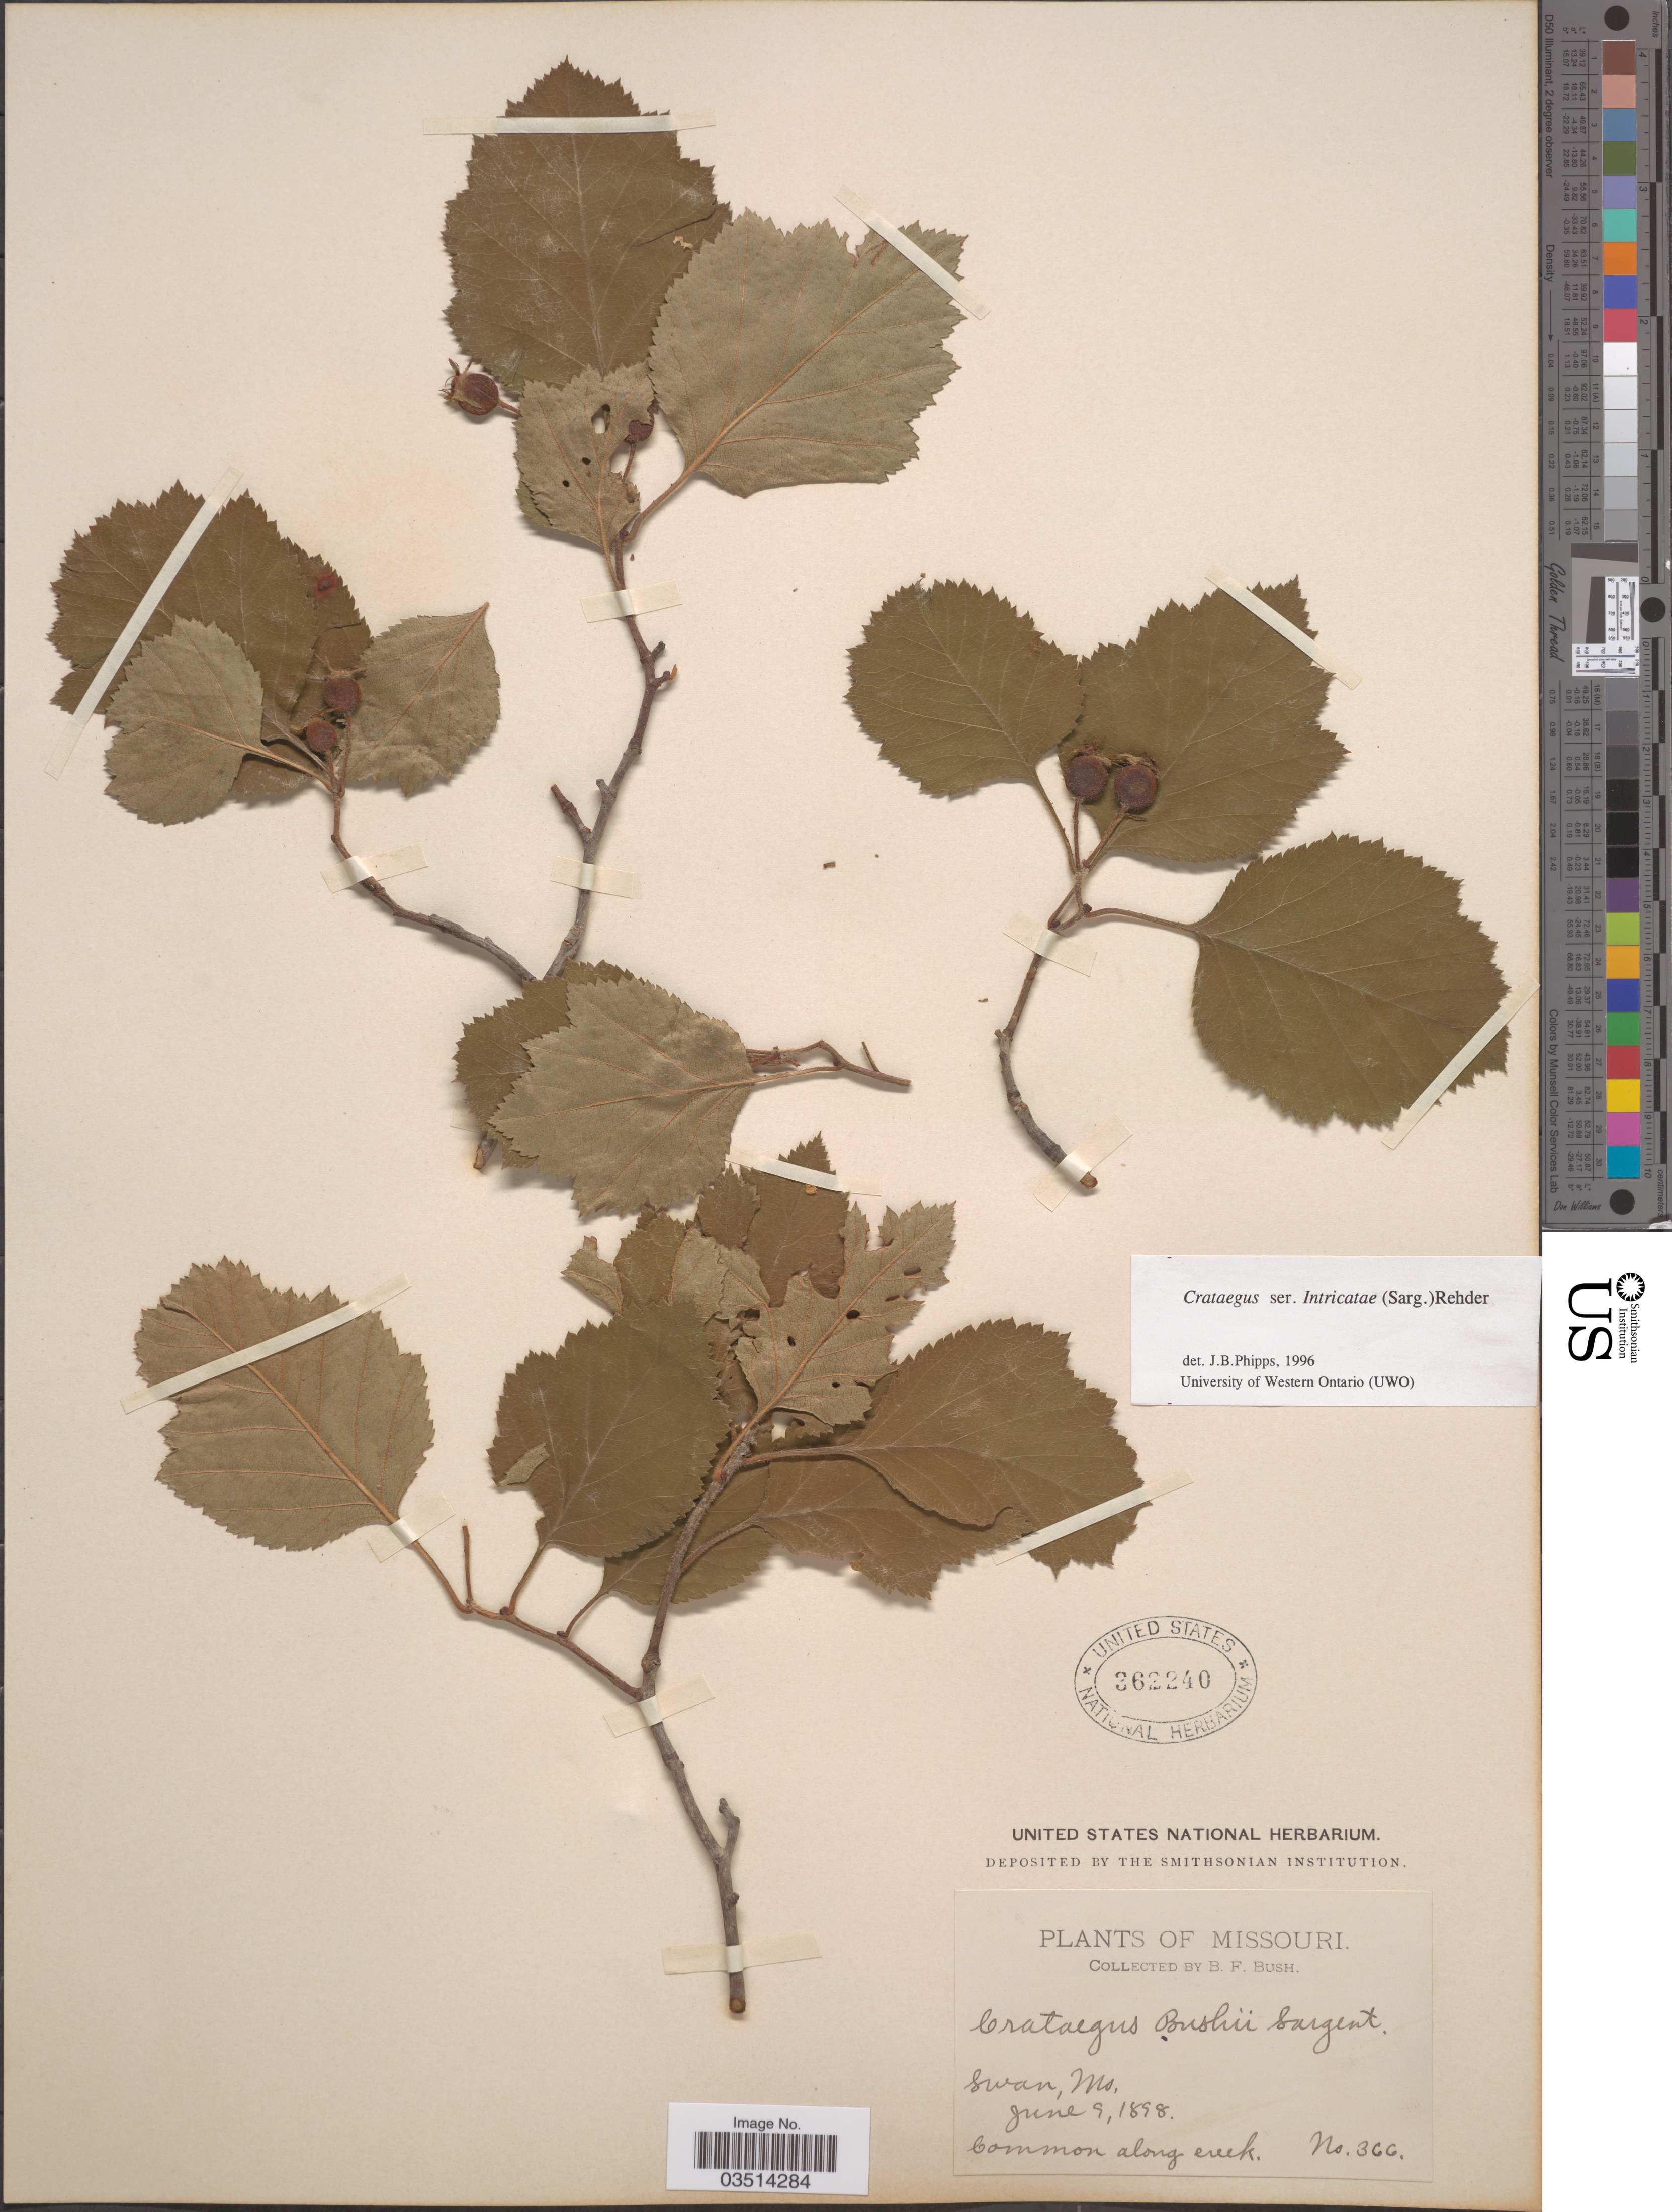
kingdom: Plantae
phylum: Tracheophyta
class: Magnoliopsida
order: Rosales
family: Rosaceae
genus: Crataegus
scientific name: Crataegus crus-galli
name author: L.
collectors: B. F. Bush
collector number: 366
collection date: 1898-06-09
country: United States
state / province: Missouri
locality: Swan. Along creek.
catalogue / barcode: US 362240